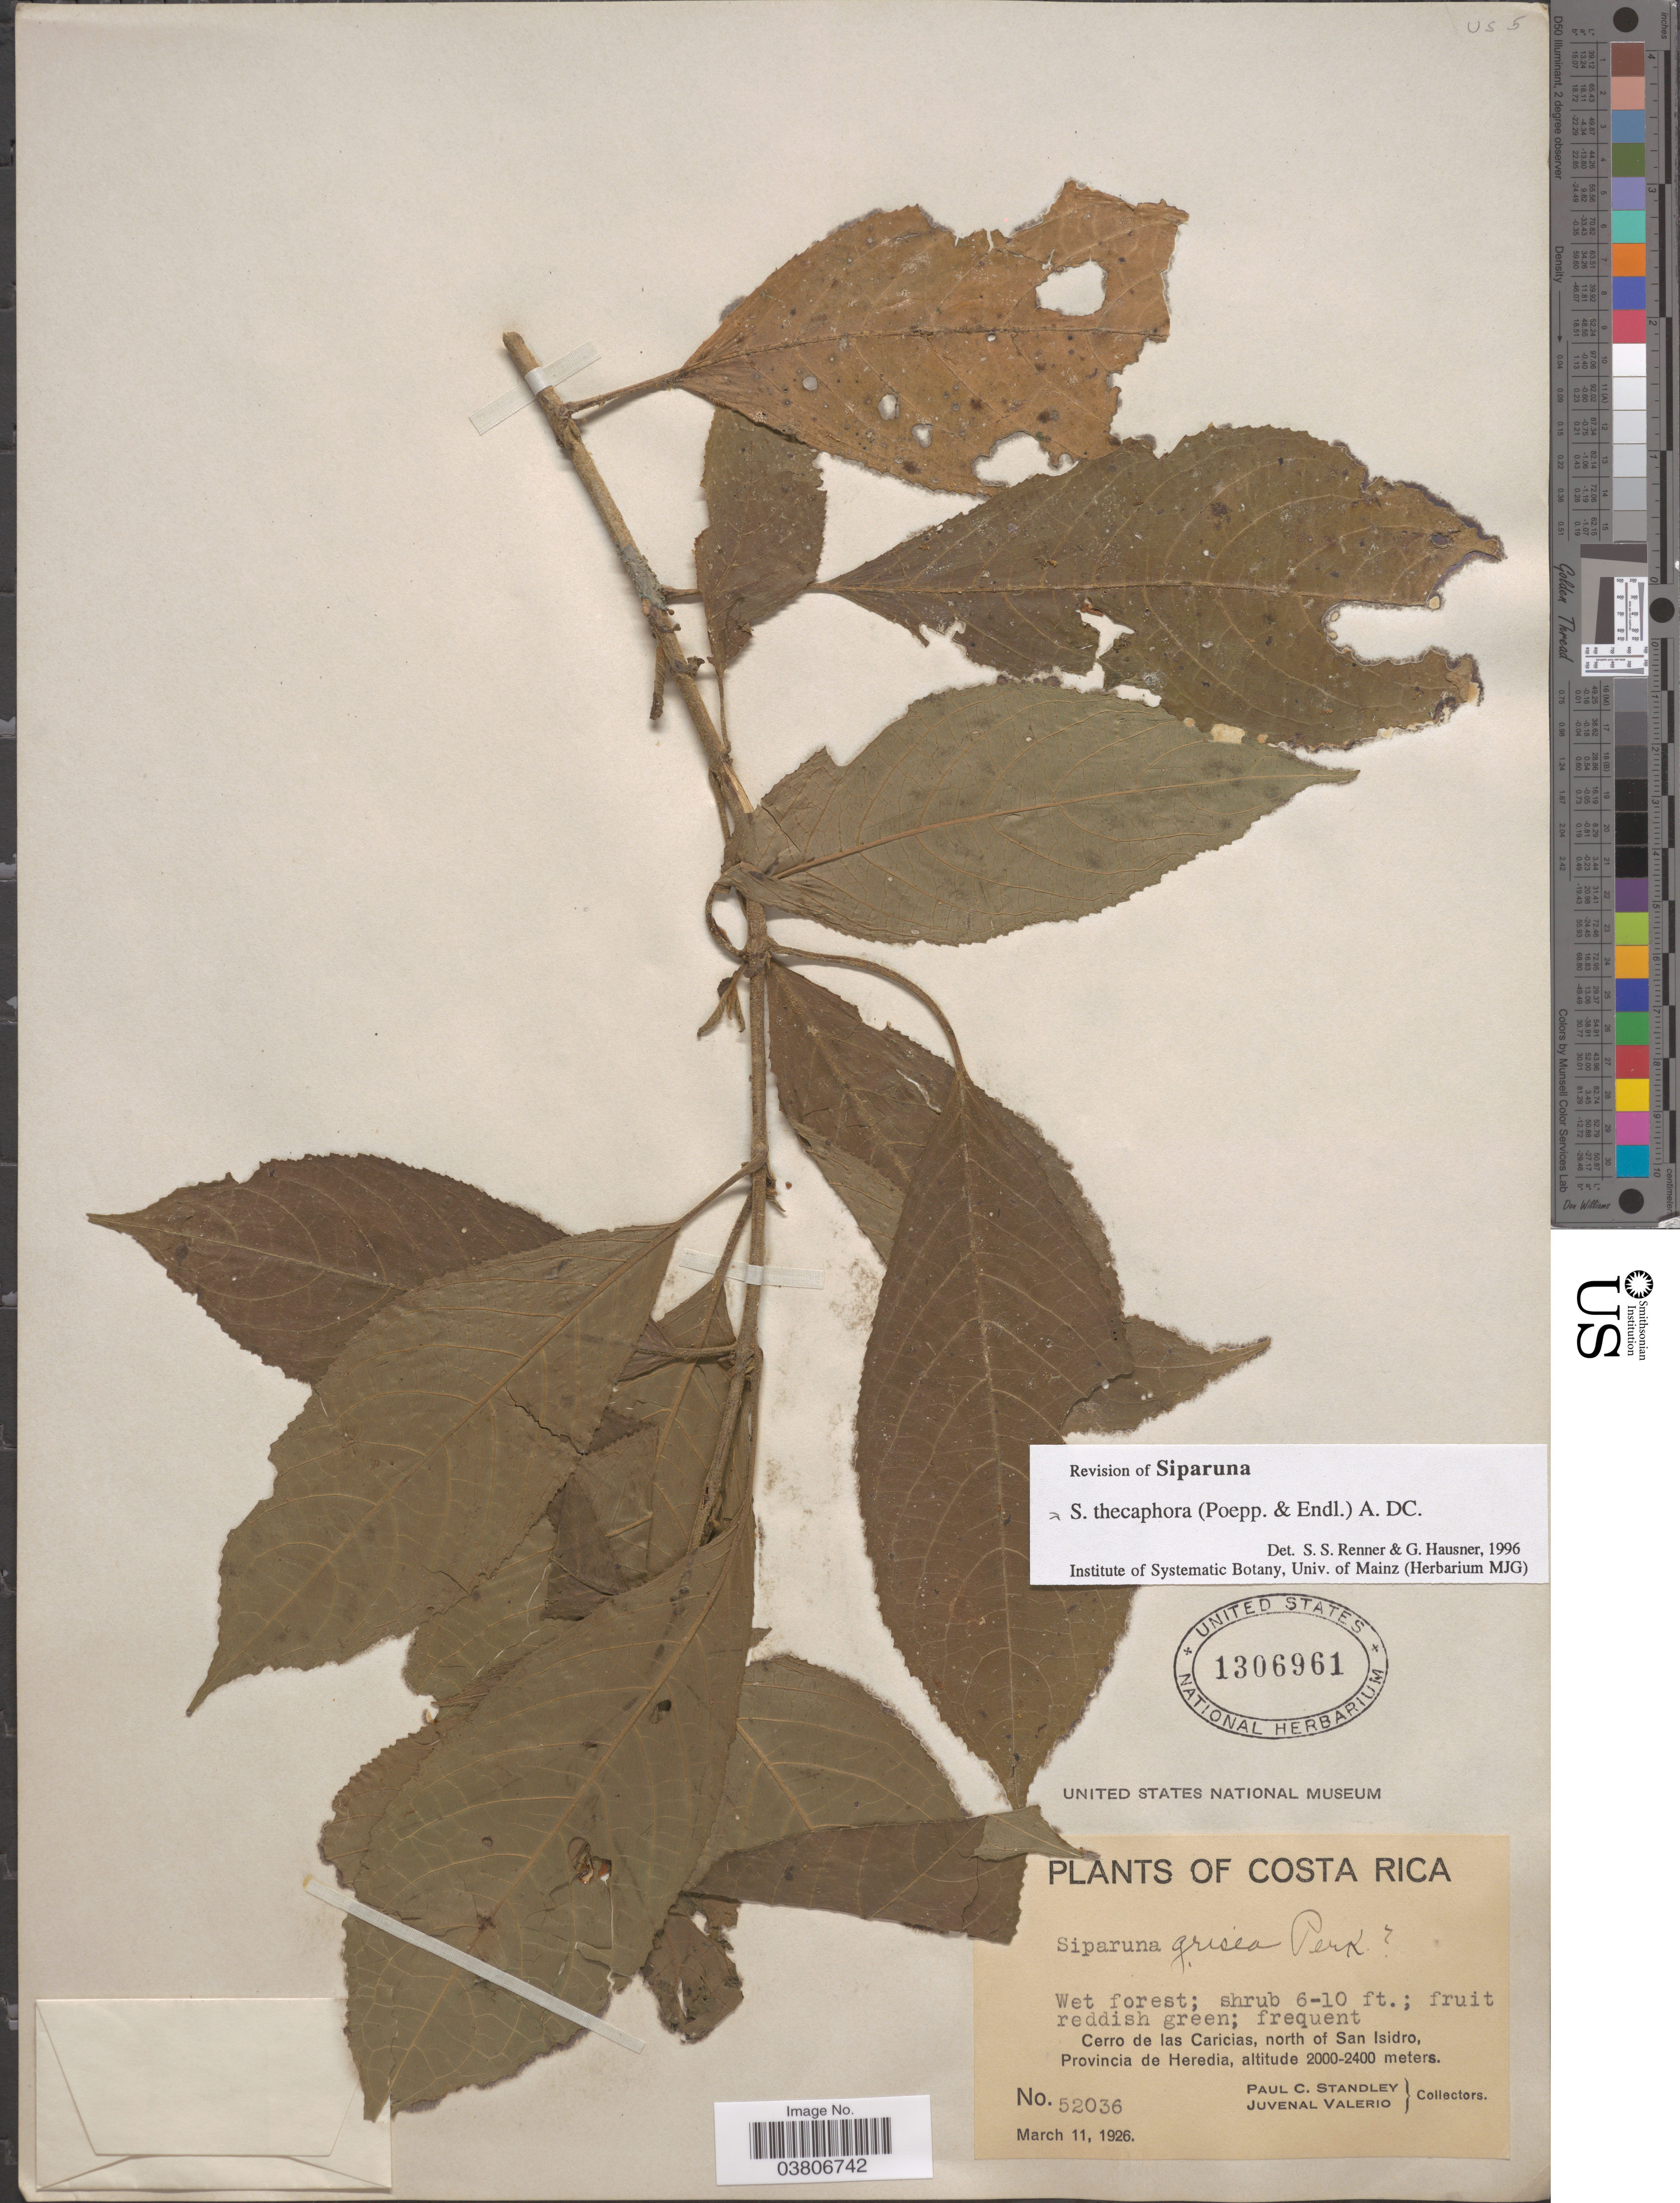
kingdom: Plantae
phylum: Tracheophyta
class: Magnoliopsida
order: Laurales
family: Siparunaceae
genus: Siparuna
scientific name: Siparuna thecaphora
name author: (Poepp. & Endl.) A. DC.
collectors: P. C. Standley & J. Valerio R.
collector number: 52036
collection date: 1926-03-11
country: Costa Rica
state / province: Heredia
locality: Cerro de las Caricias, north of San Isidro.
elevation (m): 2000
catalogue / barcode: US 1306961